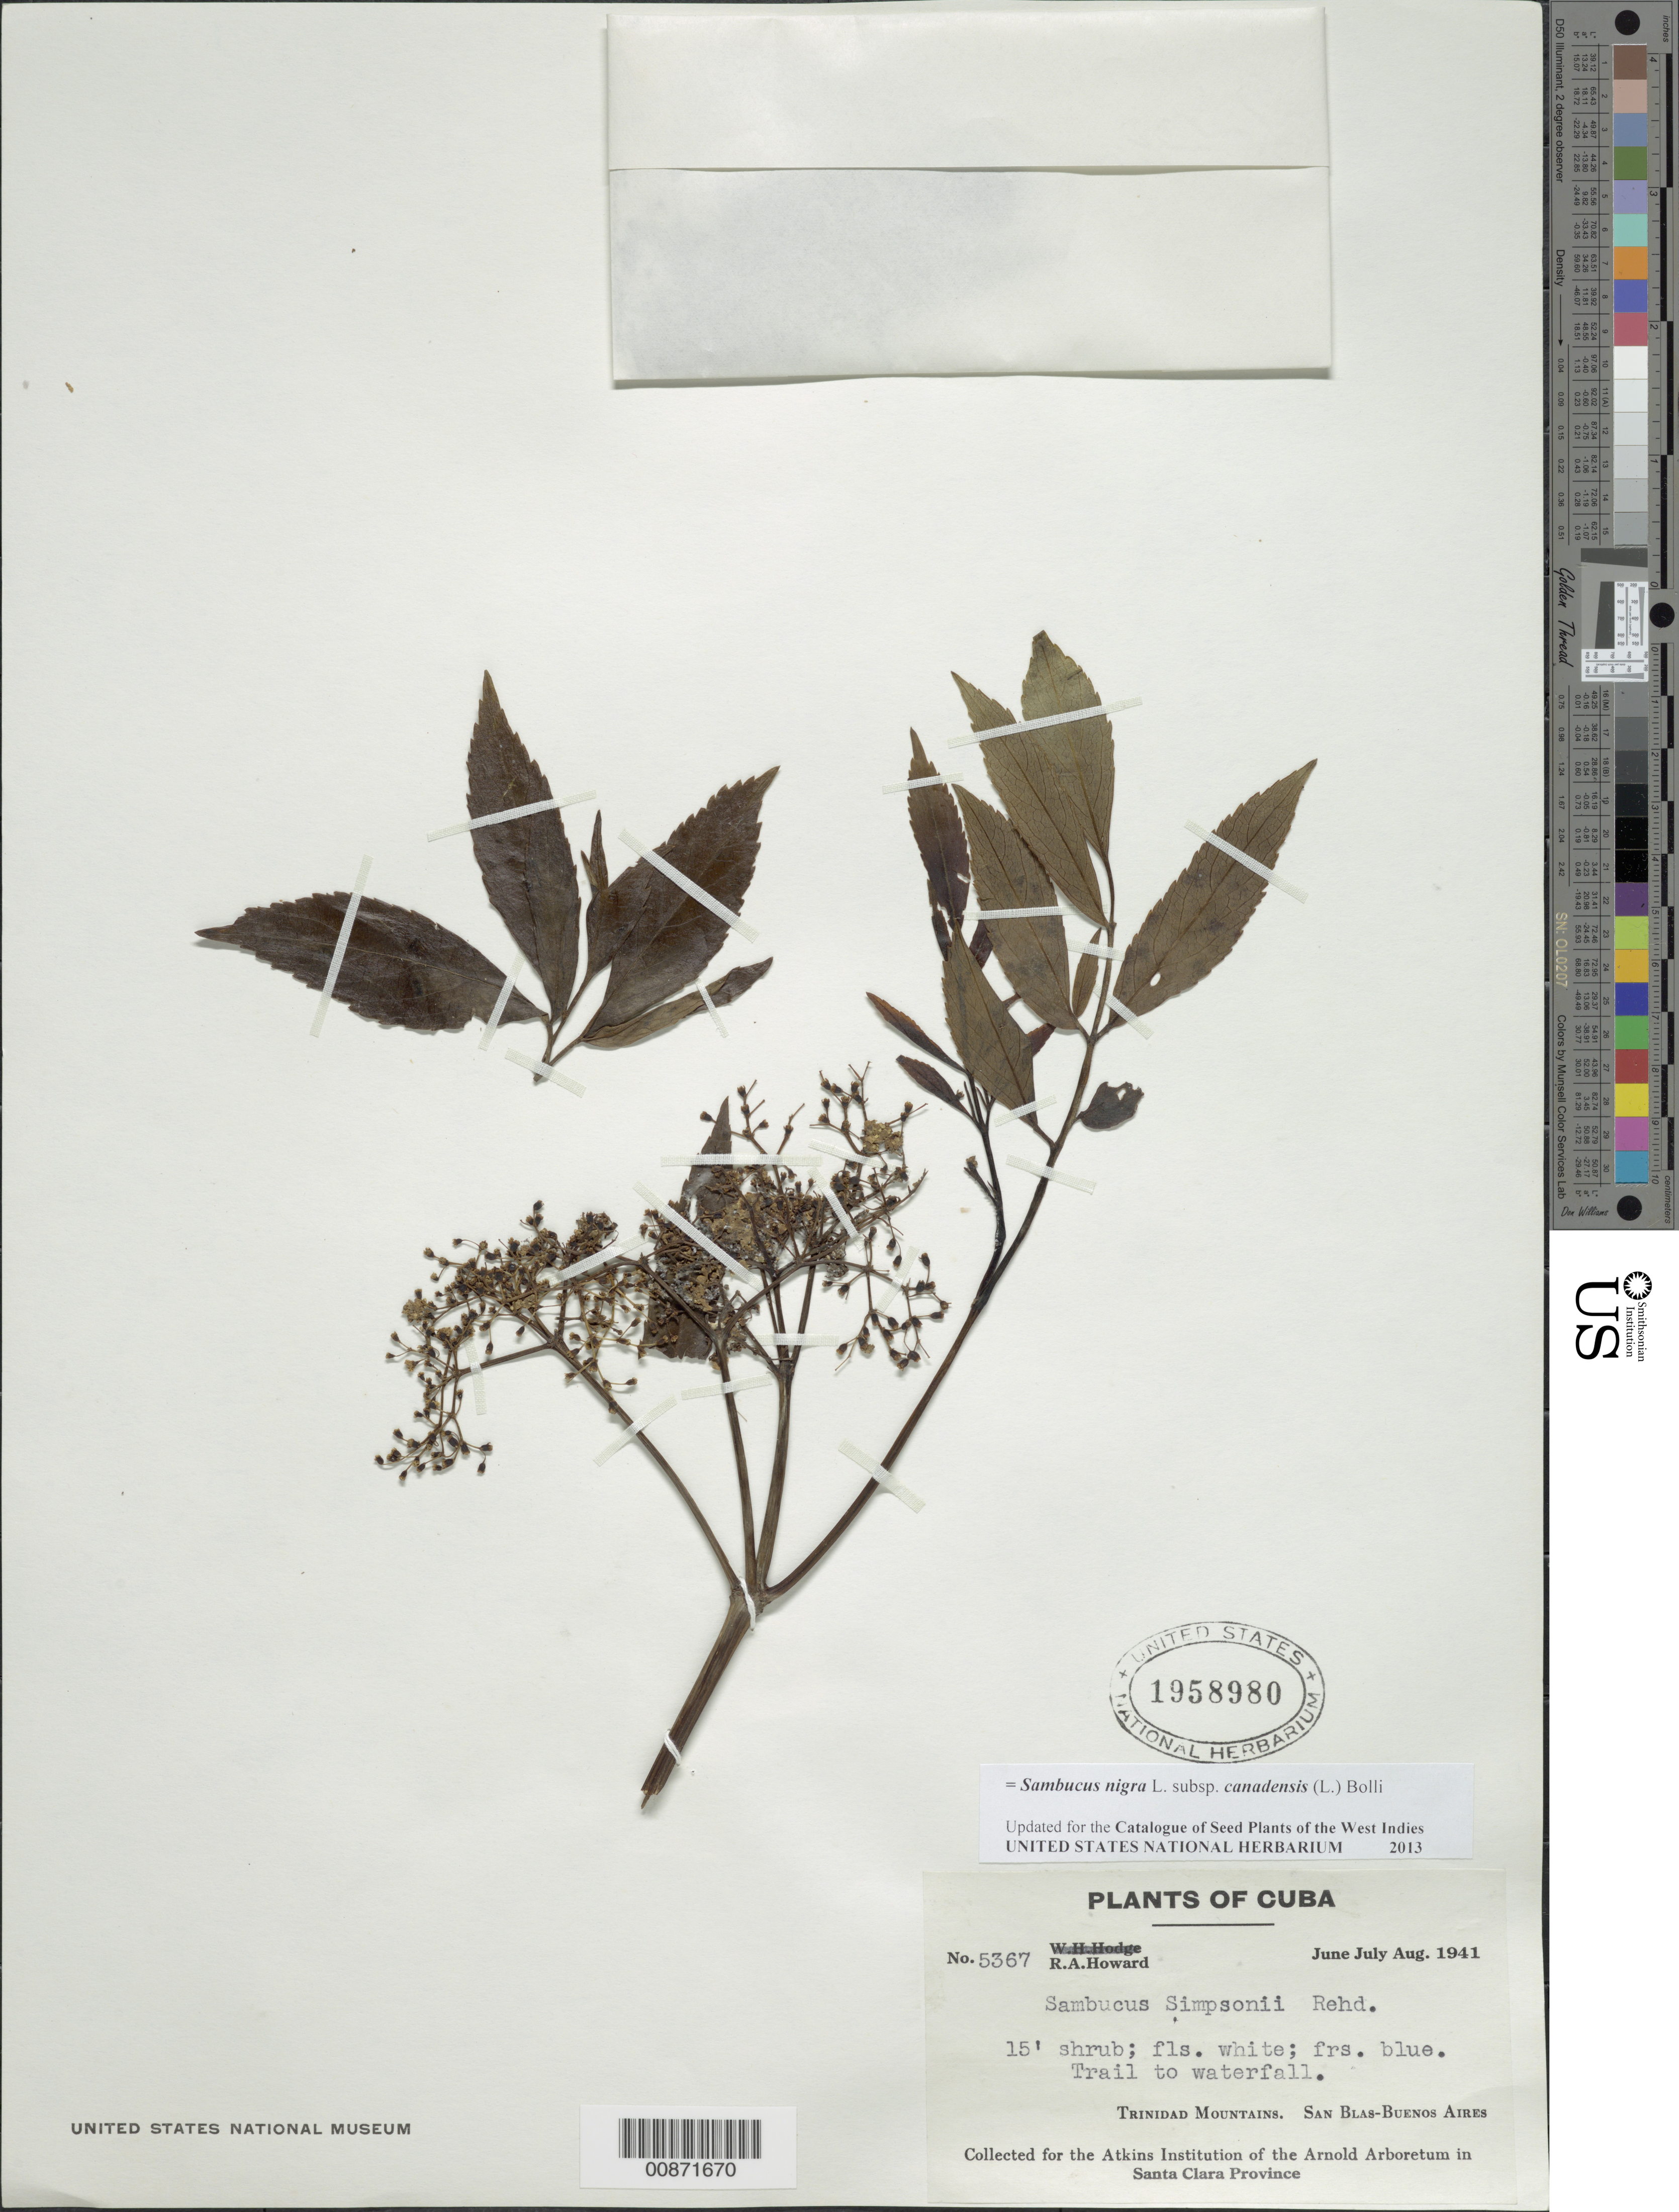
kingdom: Plantae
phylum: Tracheophyta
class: Magnoliopsida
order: Dipsacales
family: Viburnaceae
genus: Sambucus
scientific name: Sambucus nigra subsp. canadensis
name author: (L.) Bolli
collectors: R. A. Howard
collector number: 5367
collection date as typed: Jun 1941 to 11 Aug 1941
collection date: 1941-06/1941-08-11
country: Cuba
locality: Trinidad Mountains. San Blas-Buenos Aires. Trail to waterfall.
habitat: Along trail to waterfall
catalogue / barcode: US 1958980